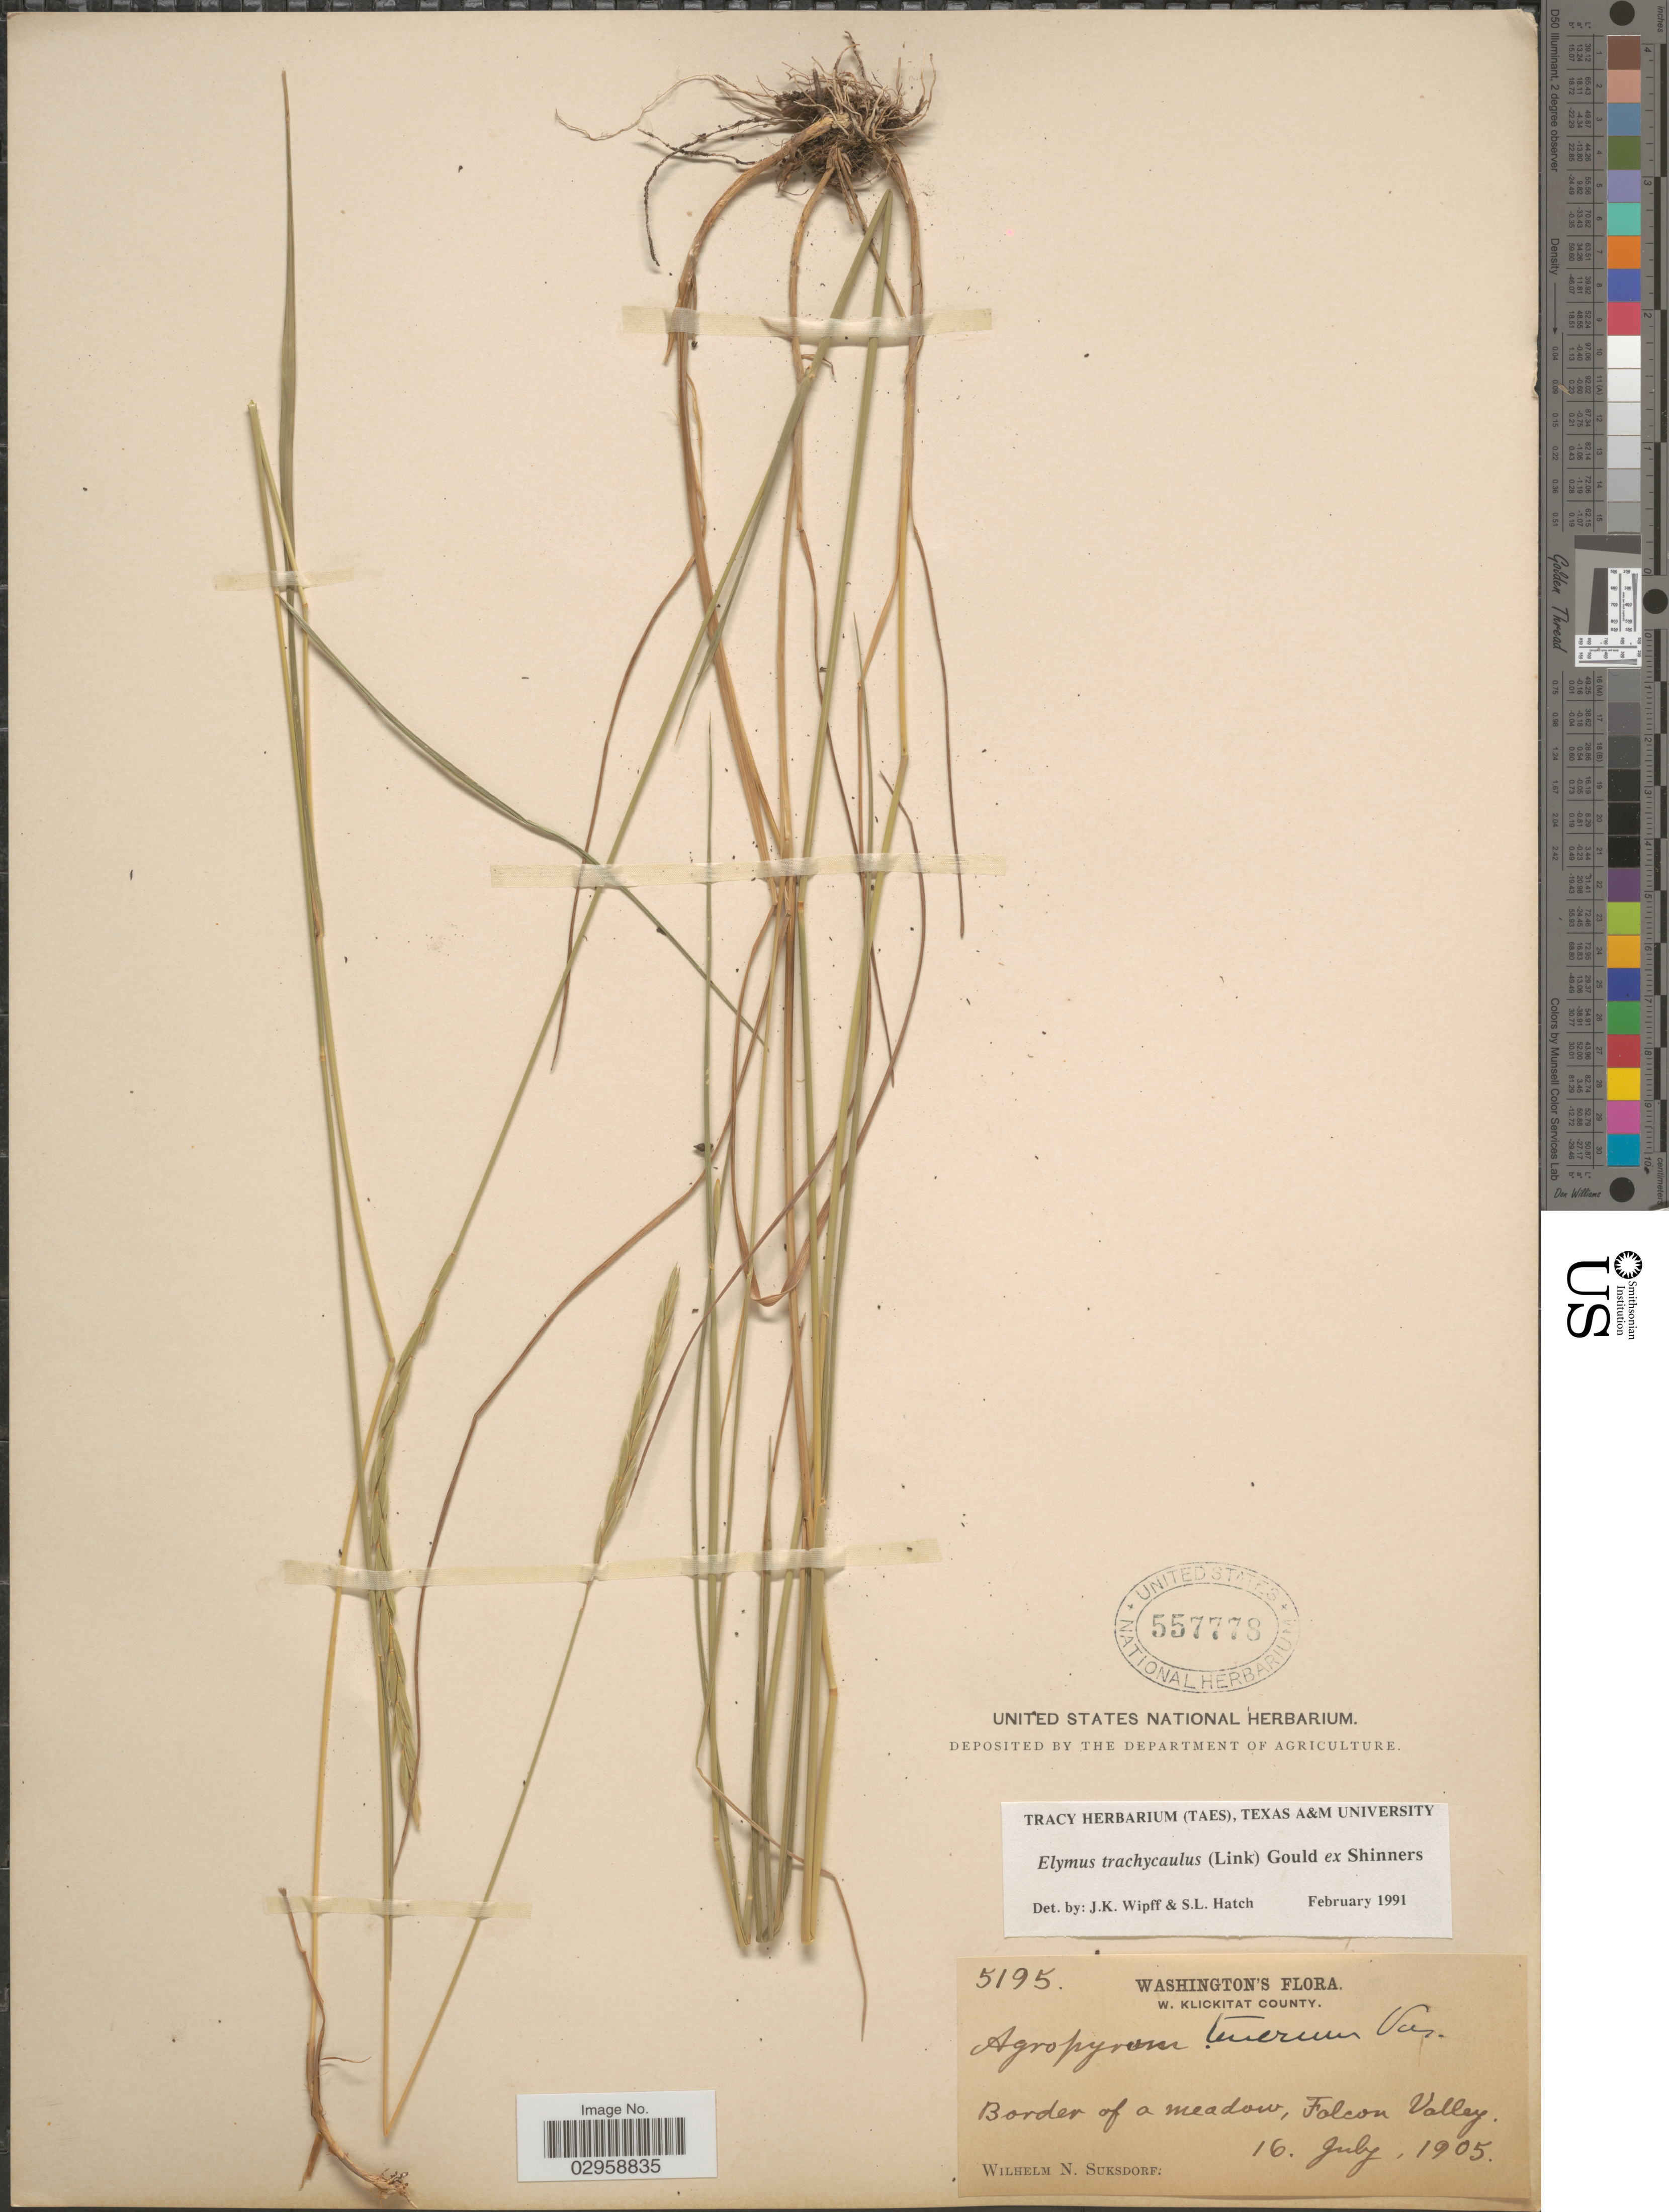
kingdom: Plantae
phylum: Tracheophyta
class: Liliopsida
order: Poales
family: Poaceae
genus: Elymus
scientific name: Elymus trachycaulus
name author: (Link) Gould ex Shinners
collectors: W. N. Suksdorf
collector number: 5195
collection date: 1905-07-16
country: United States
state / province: Washington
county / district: Klickitat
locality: W. Klickitat County. Border of a meadow, Falcon Valley.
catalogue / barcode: US 557778